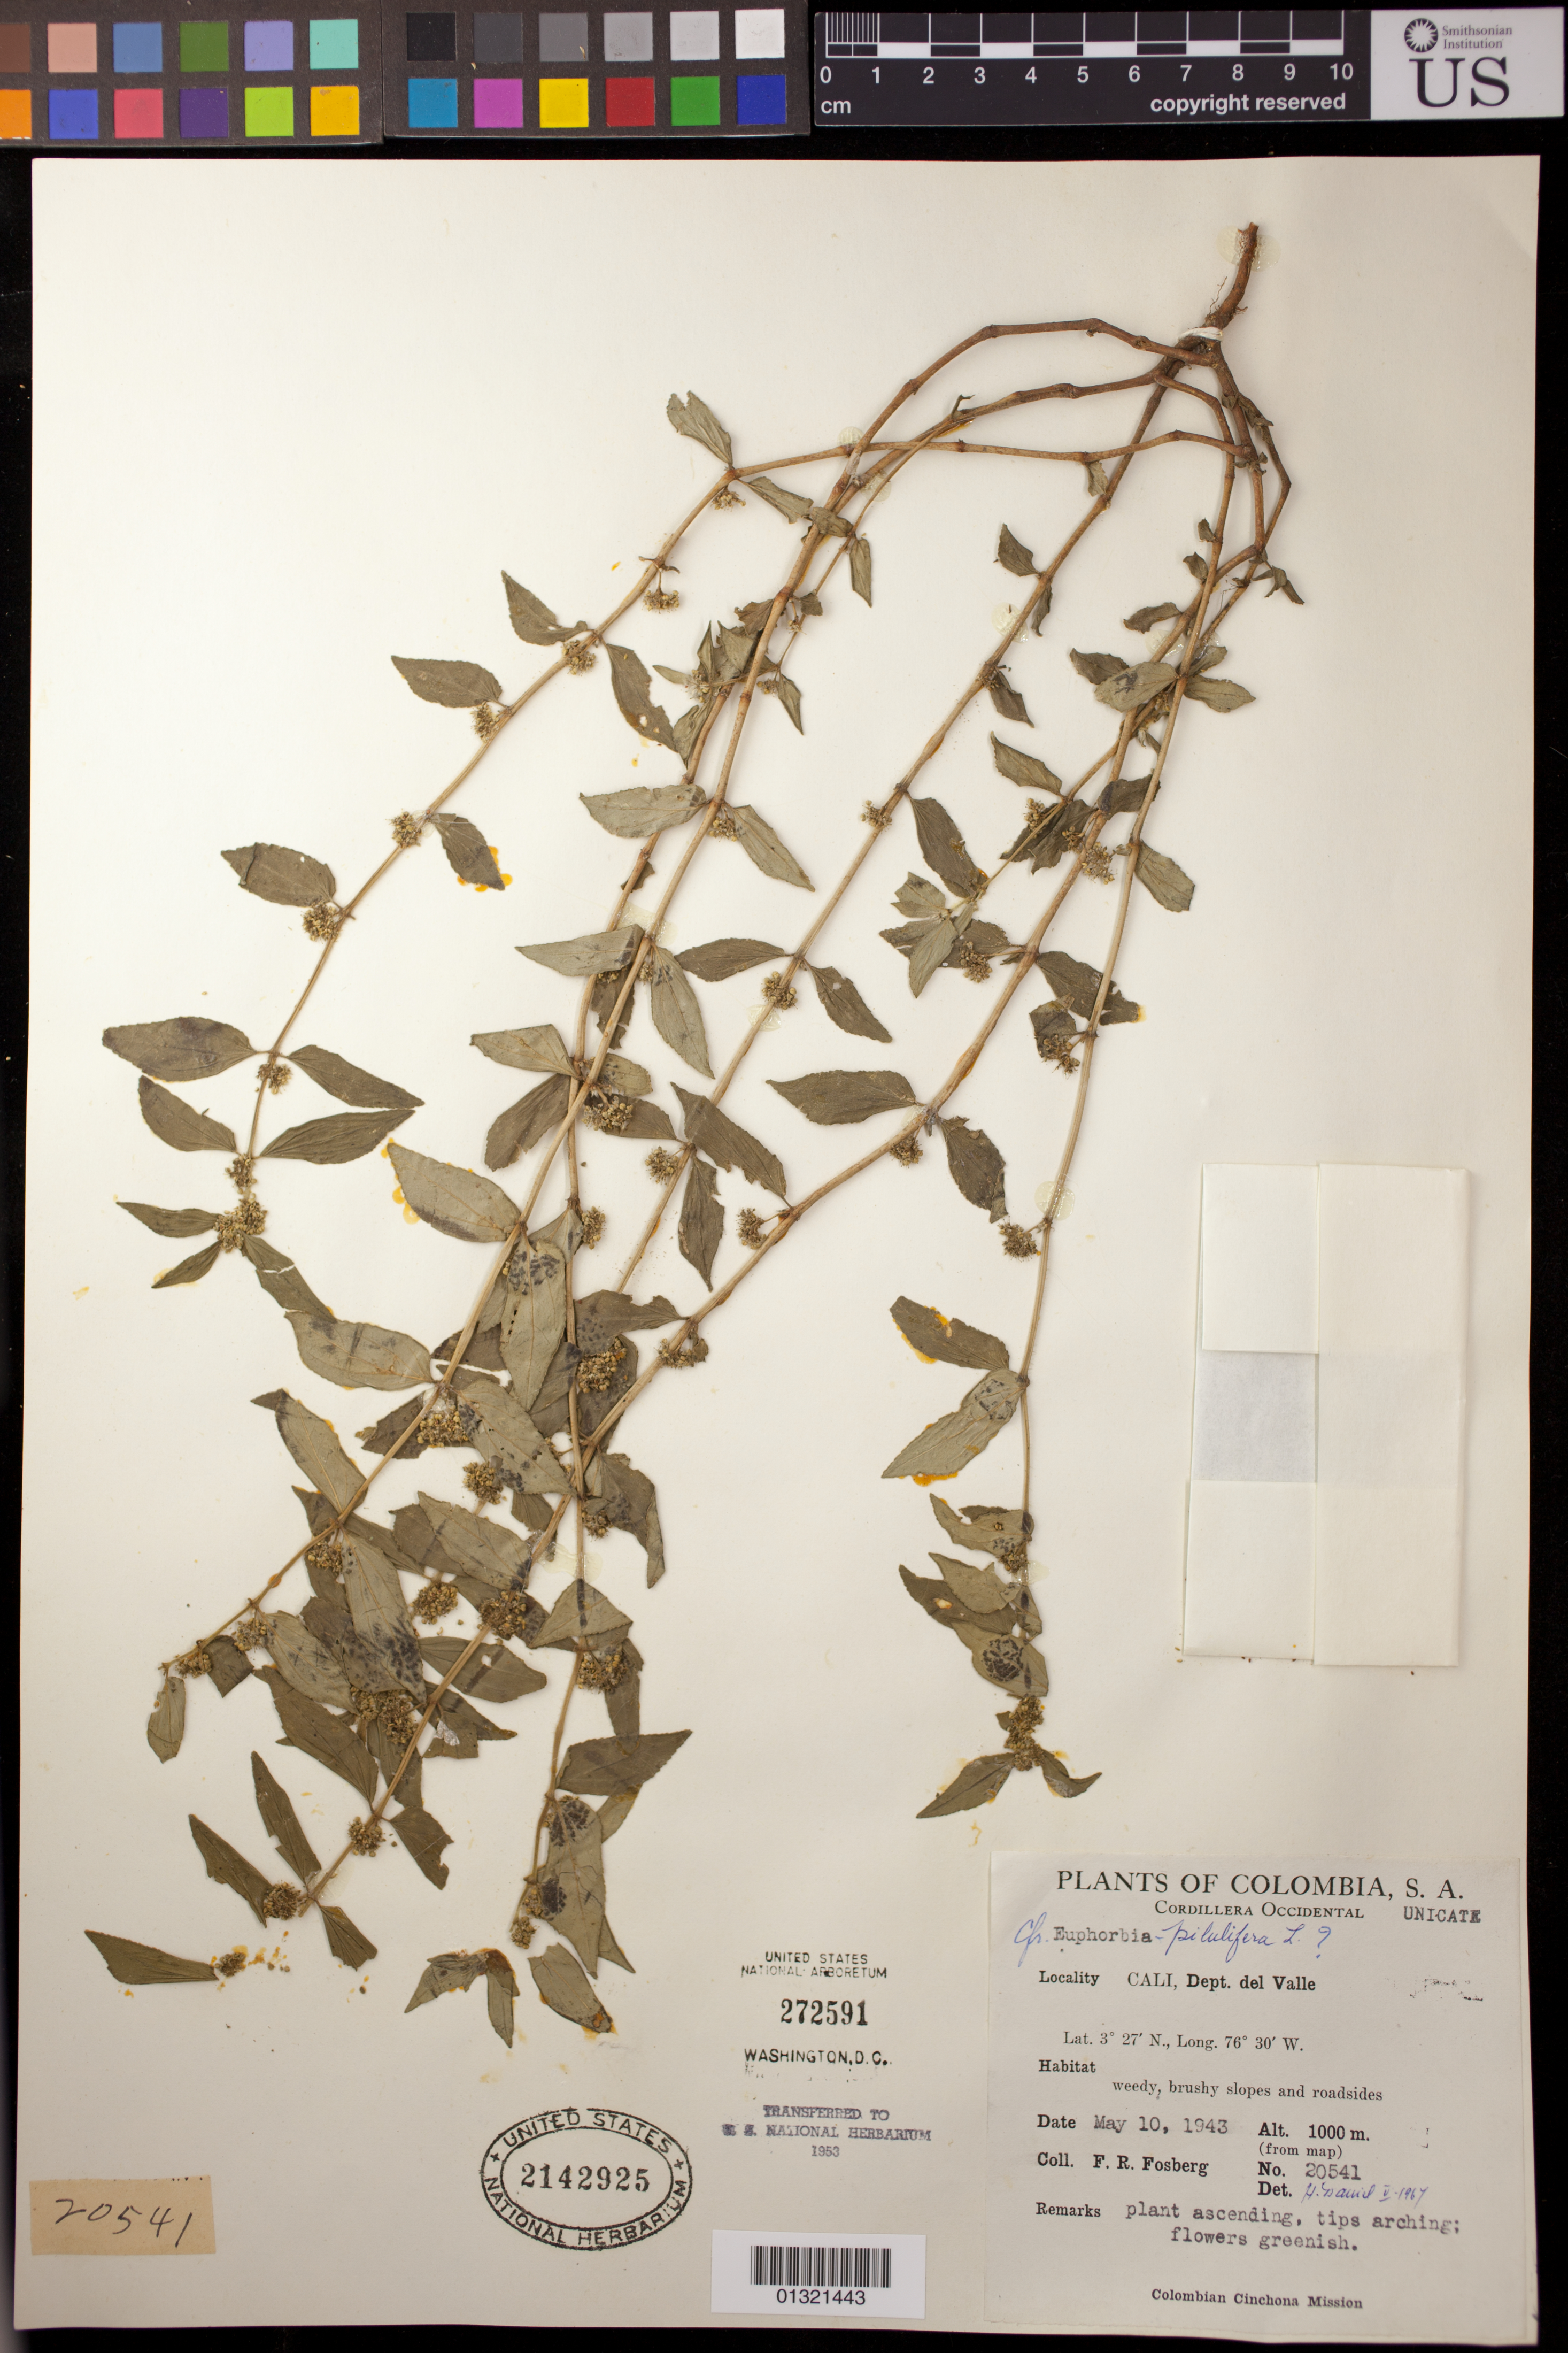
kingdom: Plantae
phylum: Tracheophyta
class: Magnoliopsida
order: Malpighiales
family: Euphorbiaceae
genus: Euphorbia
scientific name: Euphorbia hirta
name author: L.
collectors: F. R. Fosberg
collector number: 20541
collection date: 1943-05-10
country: Colombia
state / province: Valle del Cauca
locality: Cordillera Occidental, Cali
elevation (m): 1000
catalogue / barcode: US 2142925